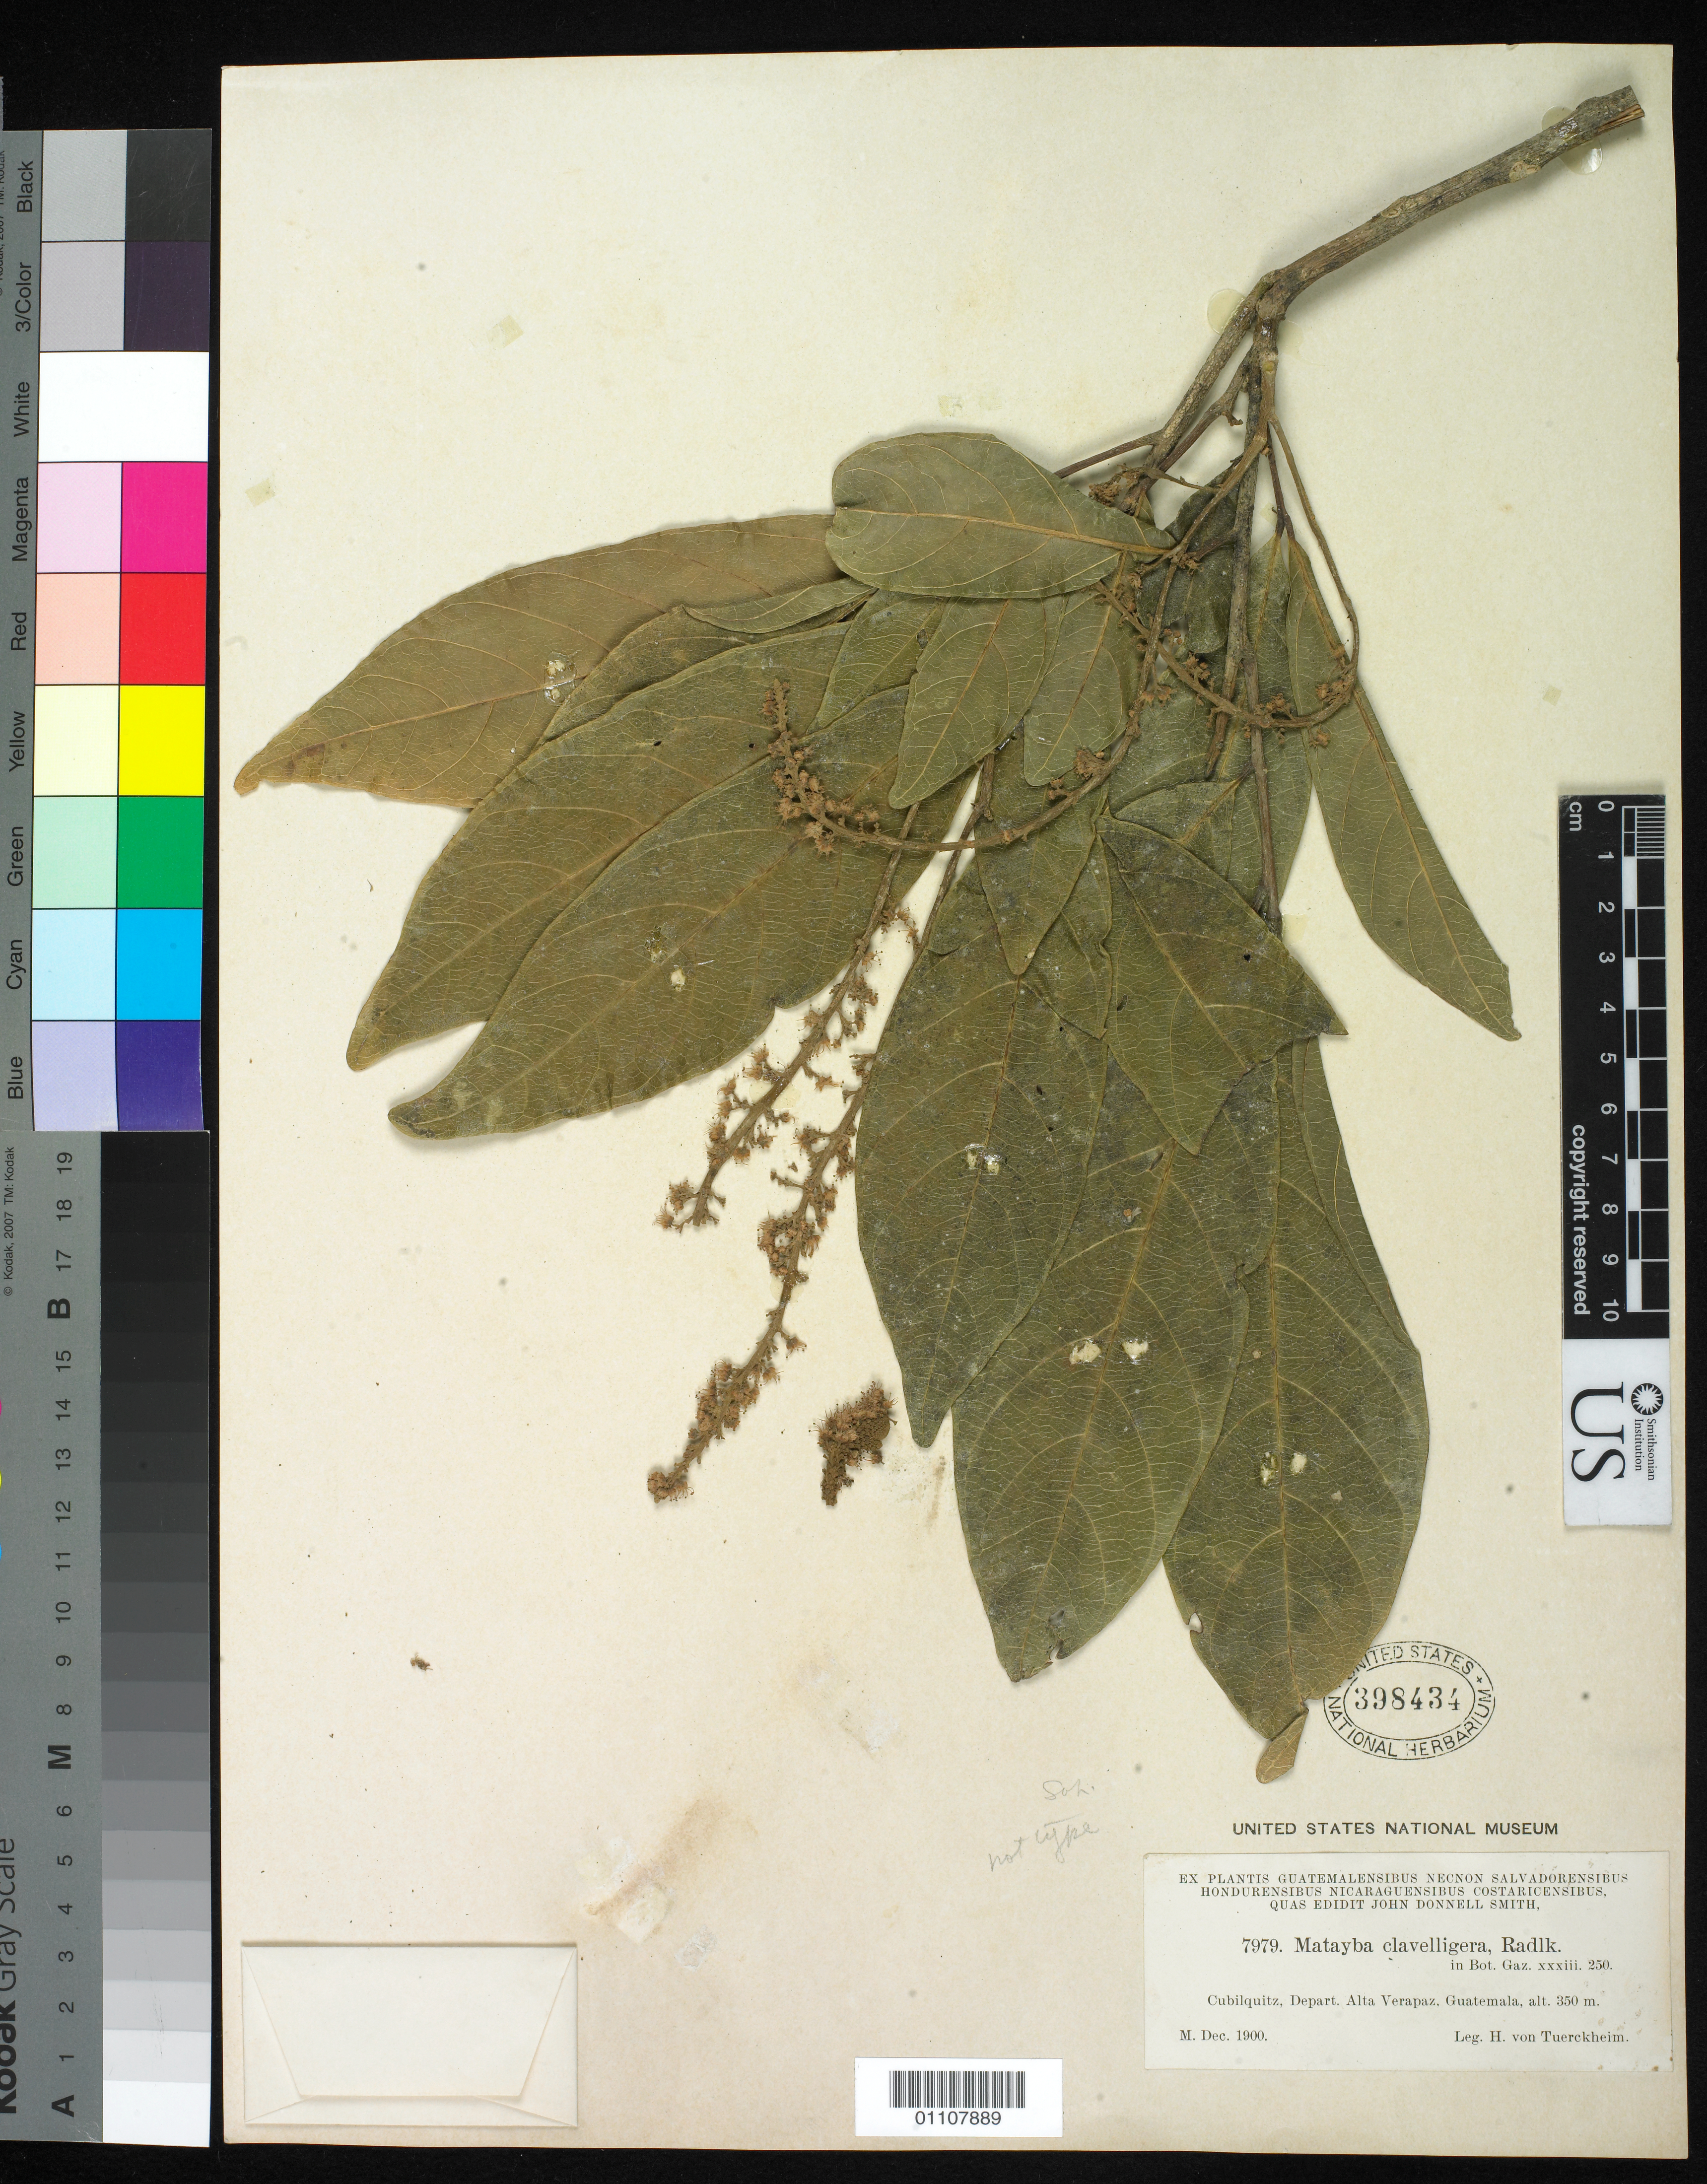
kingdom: Plantae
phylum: Tracheophyta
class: Magnoliopsida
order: Sapindales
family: Sapindaceae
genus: Matayba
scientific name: Matayba clavelligera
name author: Radlk.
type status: Isosyntype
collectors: H. von Türckheim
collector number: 7979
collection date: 1900-12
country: Guatemala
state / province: Alta Verapaz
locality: Cubilquitz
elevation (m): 350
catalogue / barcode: US 398434